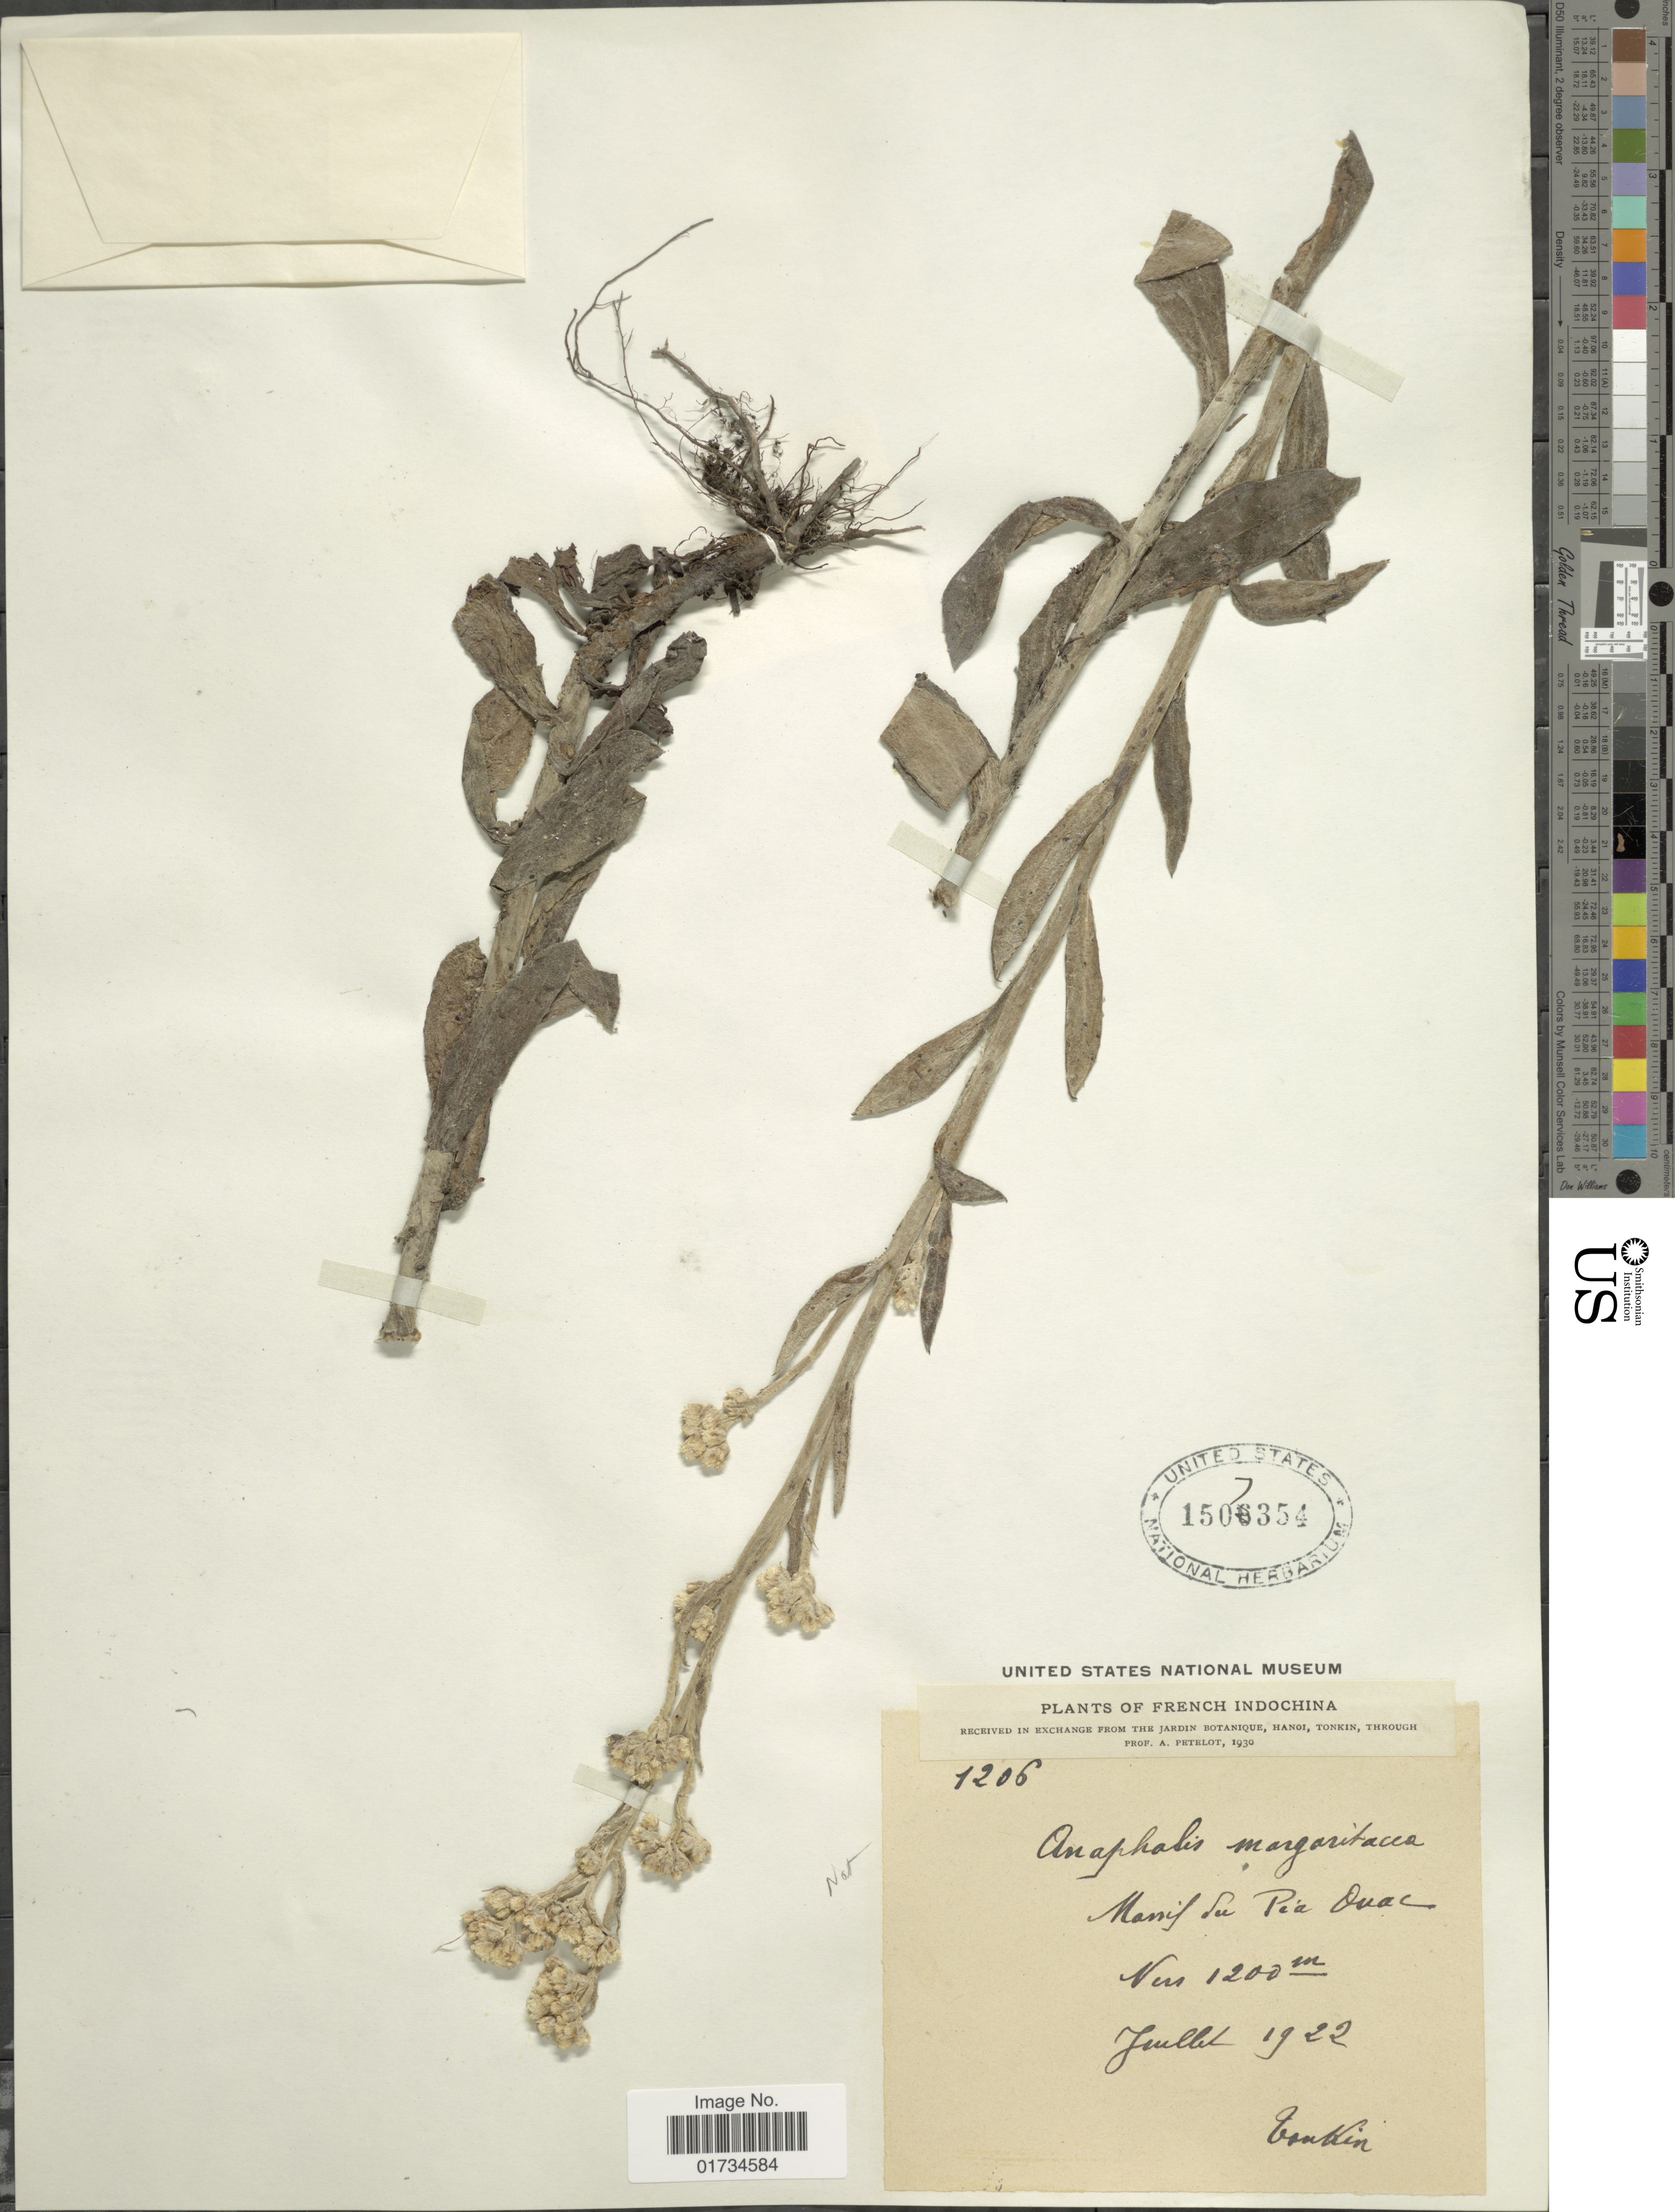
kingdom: Plantae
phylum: Tracheophyta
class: Magnoliopsida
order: Asterales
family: Asteraceae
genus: Pseudognaphalium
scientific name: Pseudognaphalium adnatum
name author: (DC.) Chen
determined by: Chen, Y. S.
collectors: A. Petelot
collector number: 1206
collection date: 1922-07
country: Vietnam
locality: French Indochina, Tonkin. Massif Su Pia Ovac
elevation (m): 1200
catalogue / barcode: US 1507354